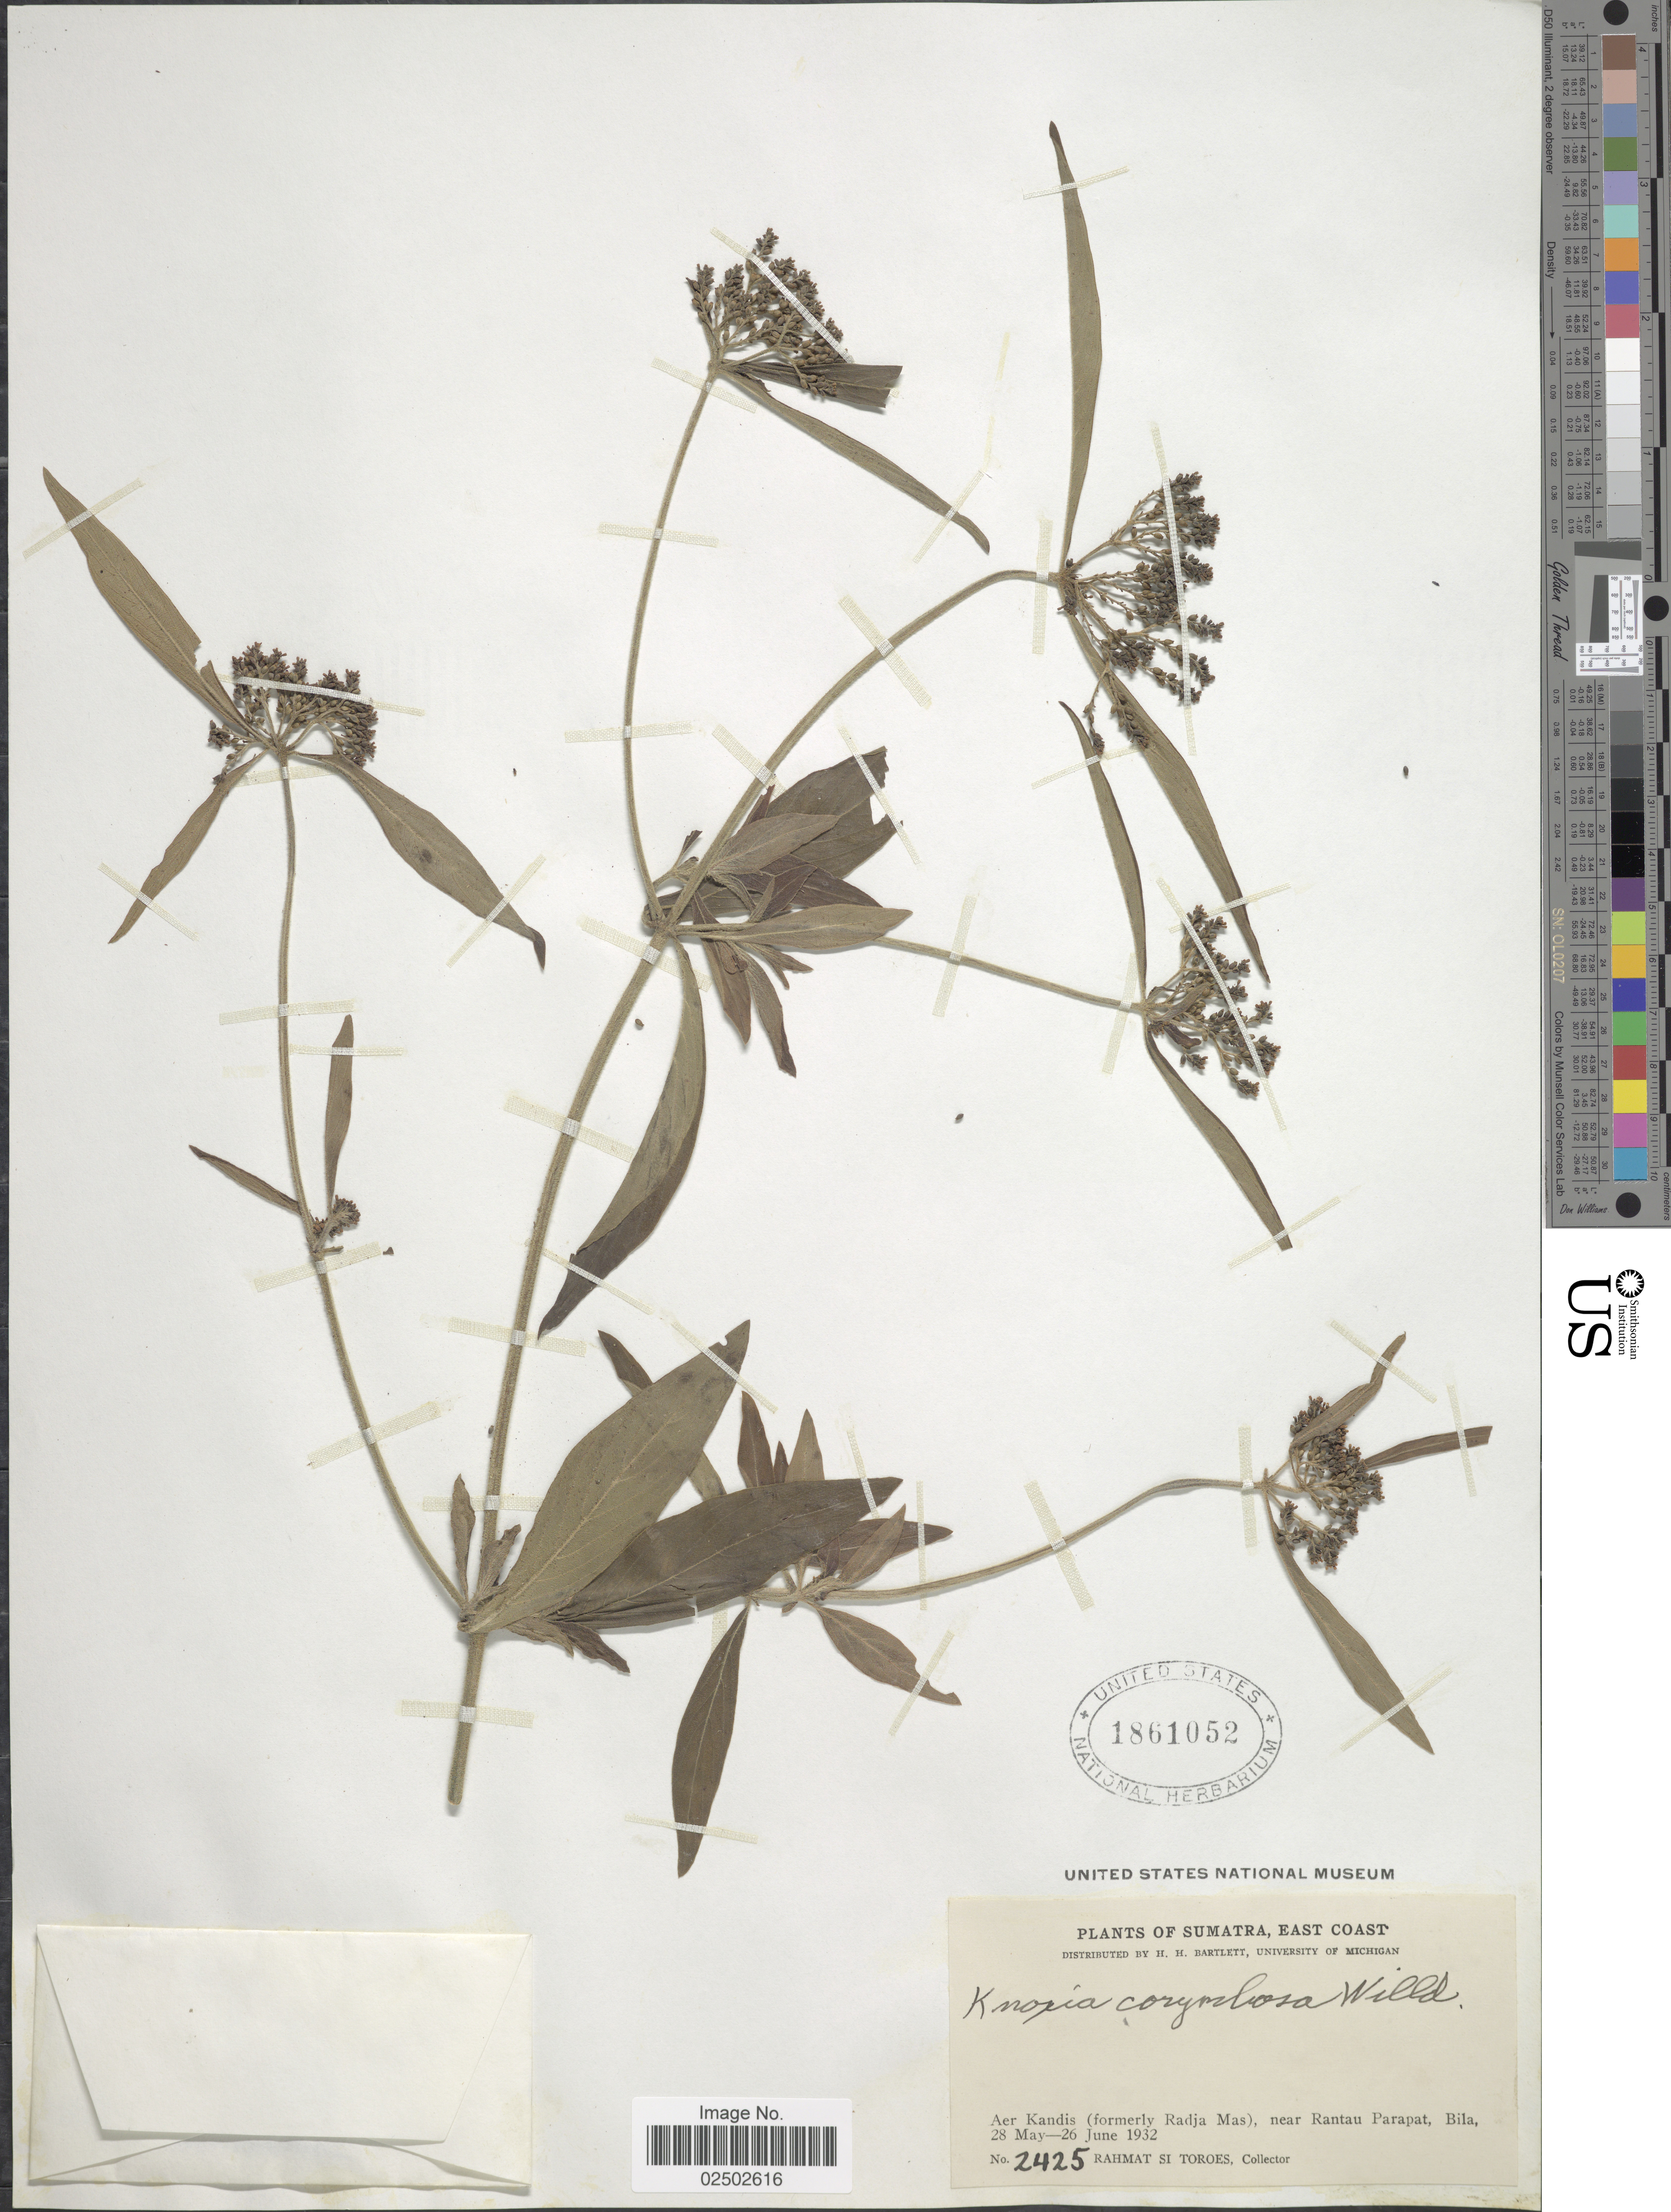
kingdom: Plantae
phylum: Tracheophyta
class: Magnoliopsida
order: Gentianales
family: Rubiaceae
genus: Knoxia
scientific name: Knoxia corymbosa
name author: Willd.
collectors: Rahmat Si Boeea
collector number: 2425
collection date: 1932-05-28/1932-06-26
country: Indonesia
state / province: Sumatra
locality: East Coast. Aer Kandis. (formerly Radja Mas), near Rantau Parapat, Bila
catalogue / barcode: US 1861052